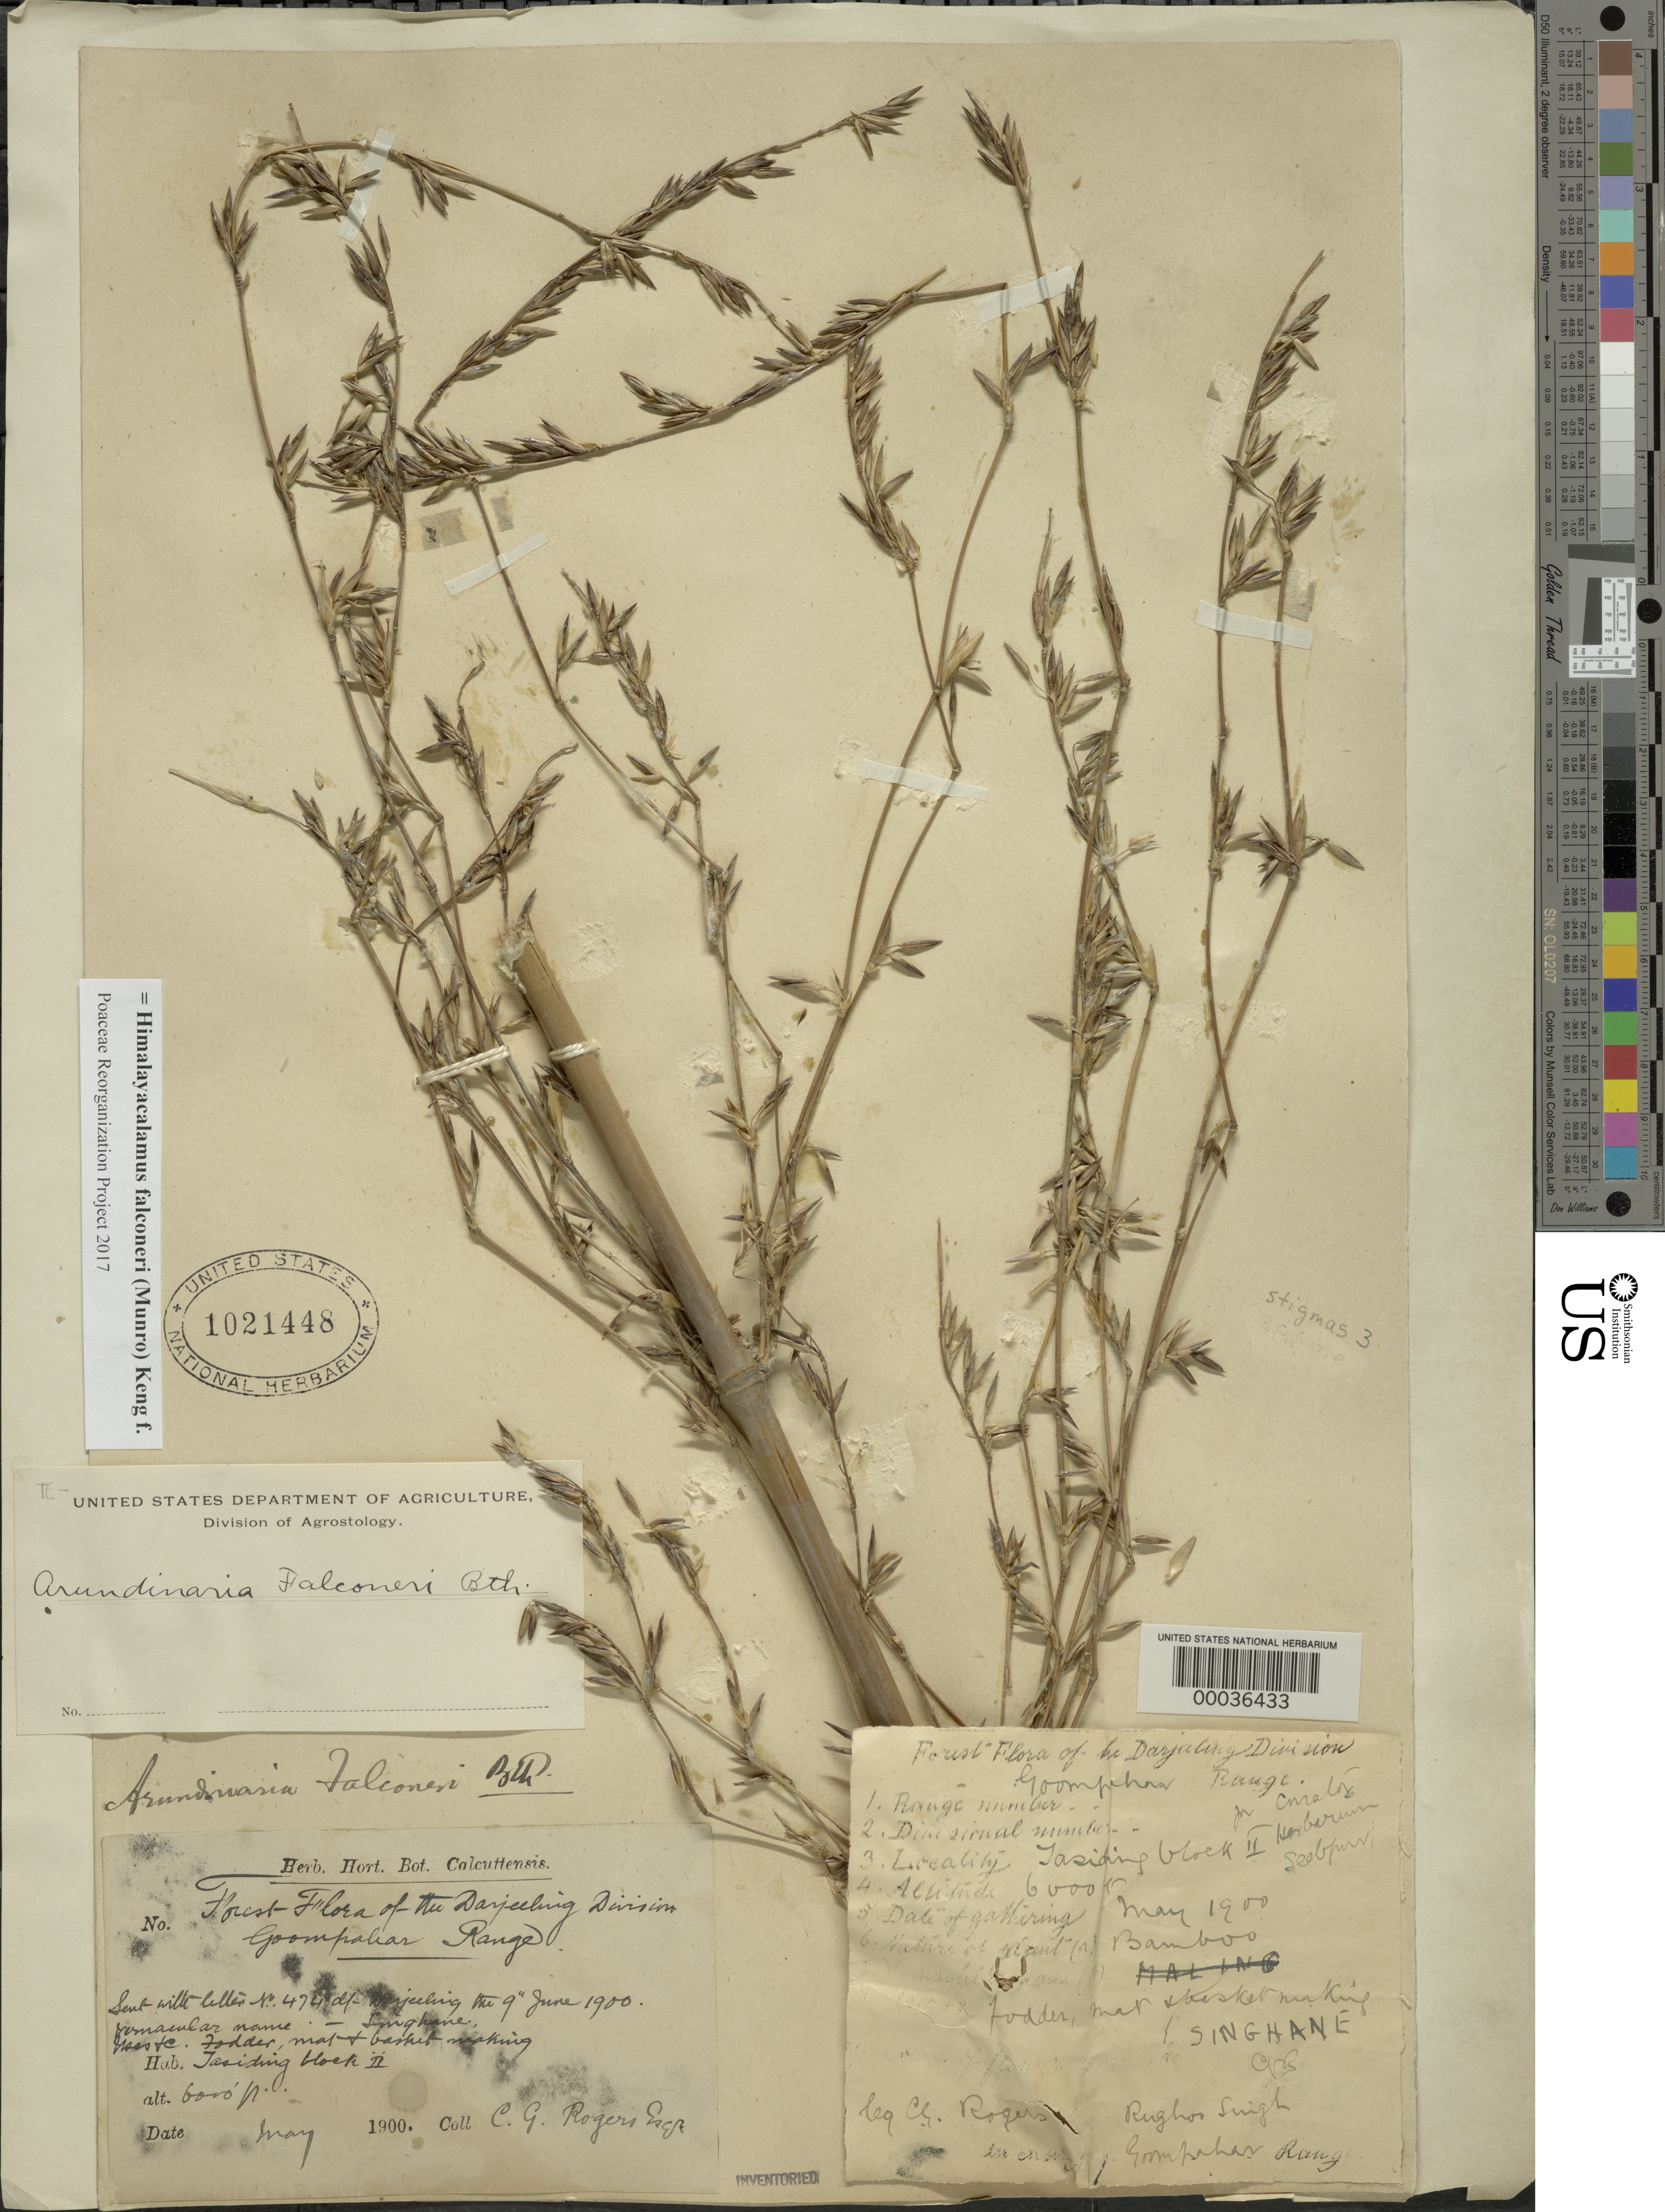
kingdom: Plantae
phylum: Tracheophyta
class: Liliopsida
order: Poales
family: Poaceae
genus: Himalayacalamus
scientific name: Himalayacalamus falconeri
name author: (Munro) Keng f.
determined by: Poaceae Reorganization Project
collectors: C. Rogers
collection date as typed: May 1900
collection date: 1900-05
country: India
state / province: West Bengal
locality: Darjeeling Division, Goompahar Range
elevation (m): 1830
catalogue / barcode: US 1021448